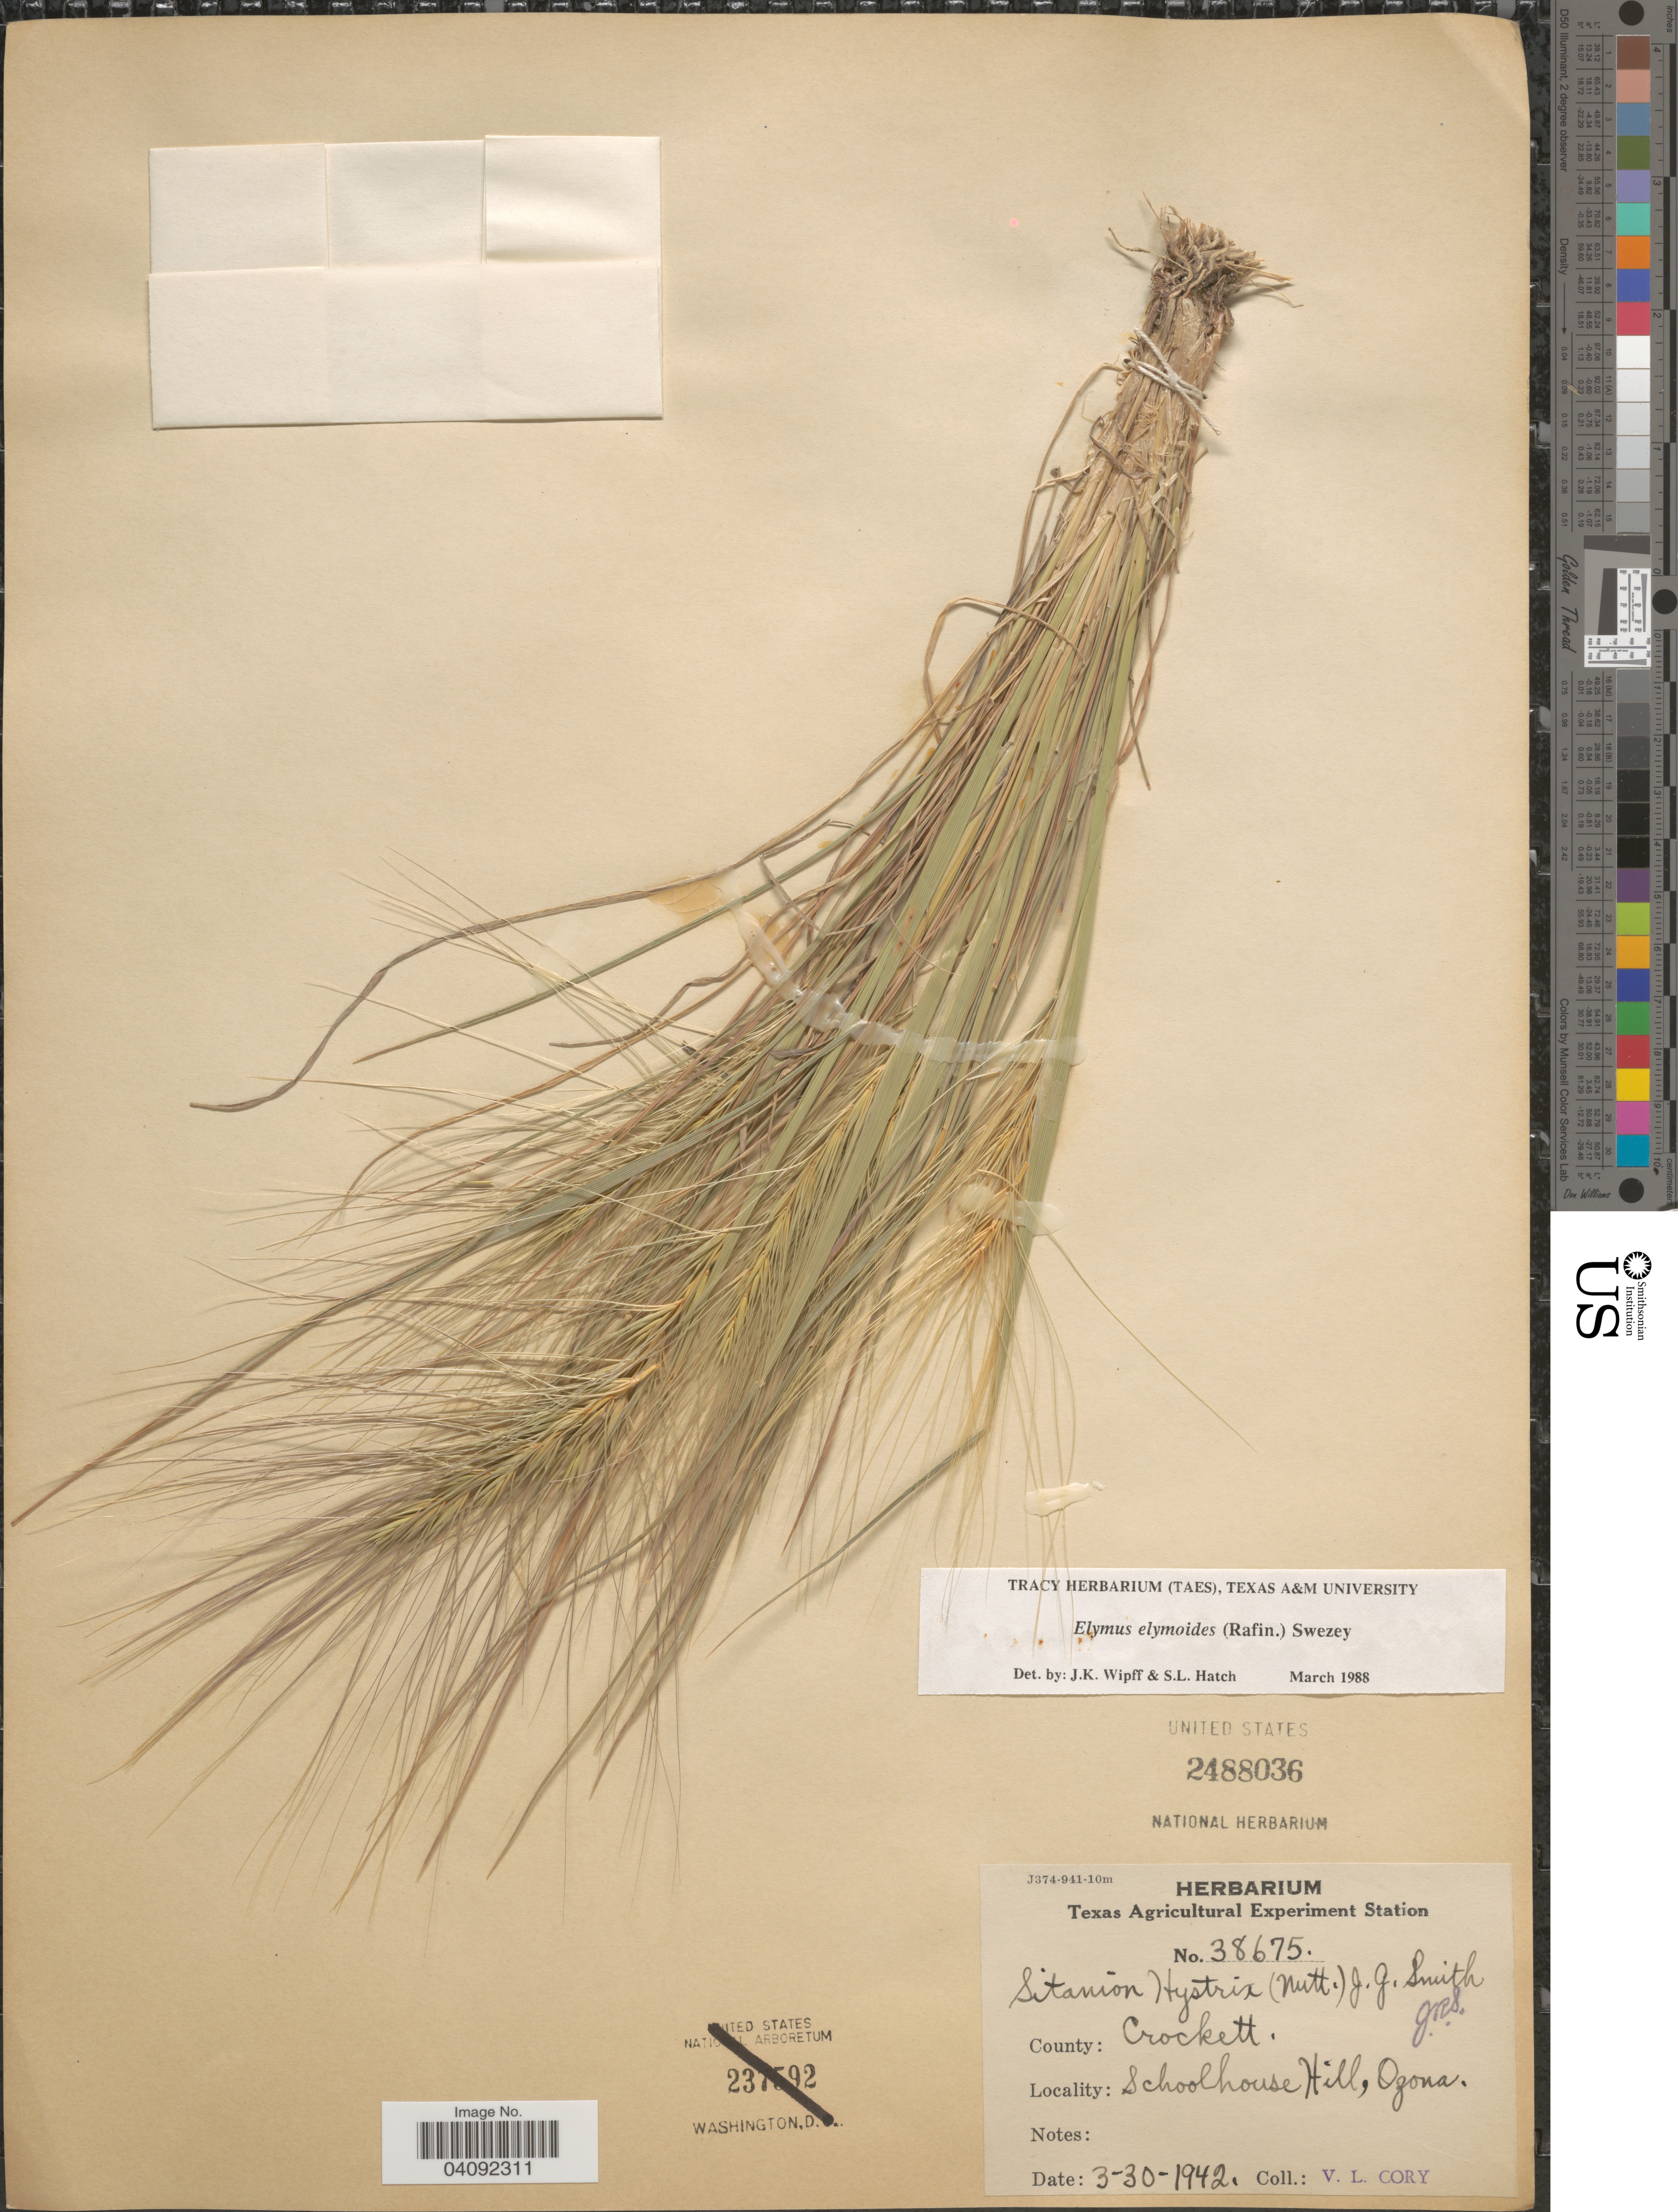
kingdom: Plantae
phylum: Tracheophyta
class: Liliopsida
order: Poales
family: Poaceae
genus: Elymus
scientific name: Elymus elymoides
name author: (Raf.) Swezey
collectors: V. Cory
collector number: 38675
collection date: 1942-03-30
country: United States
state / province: Texas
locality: County: Crockett. Schoolhouse Hill, Ozona.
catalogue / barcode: US 2488036